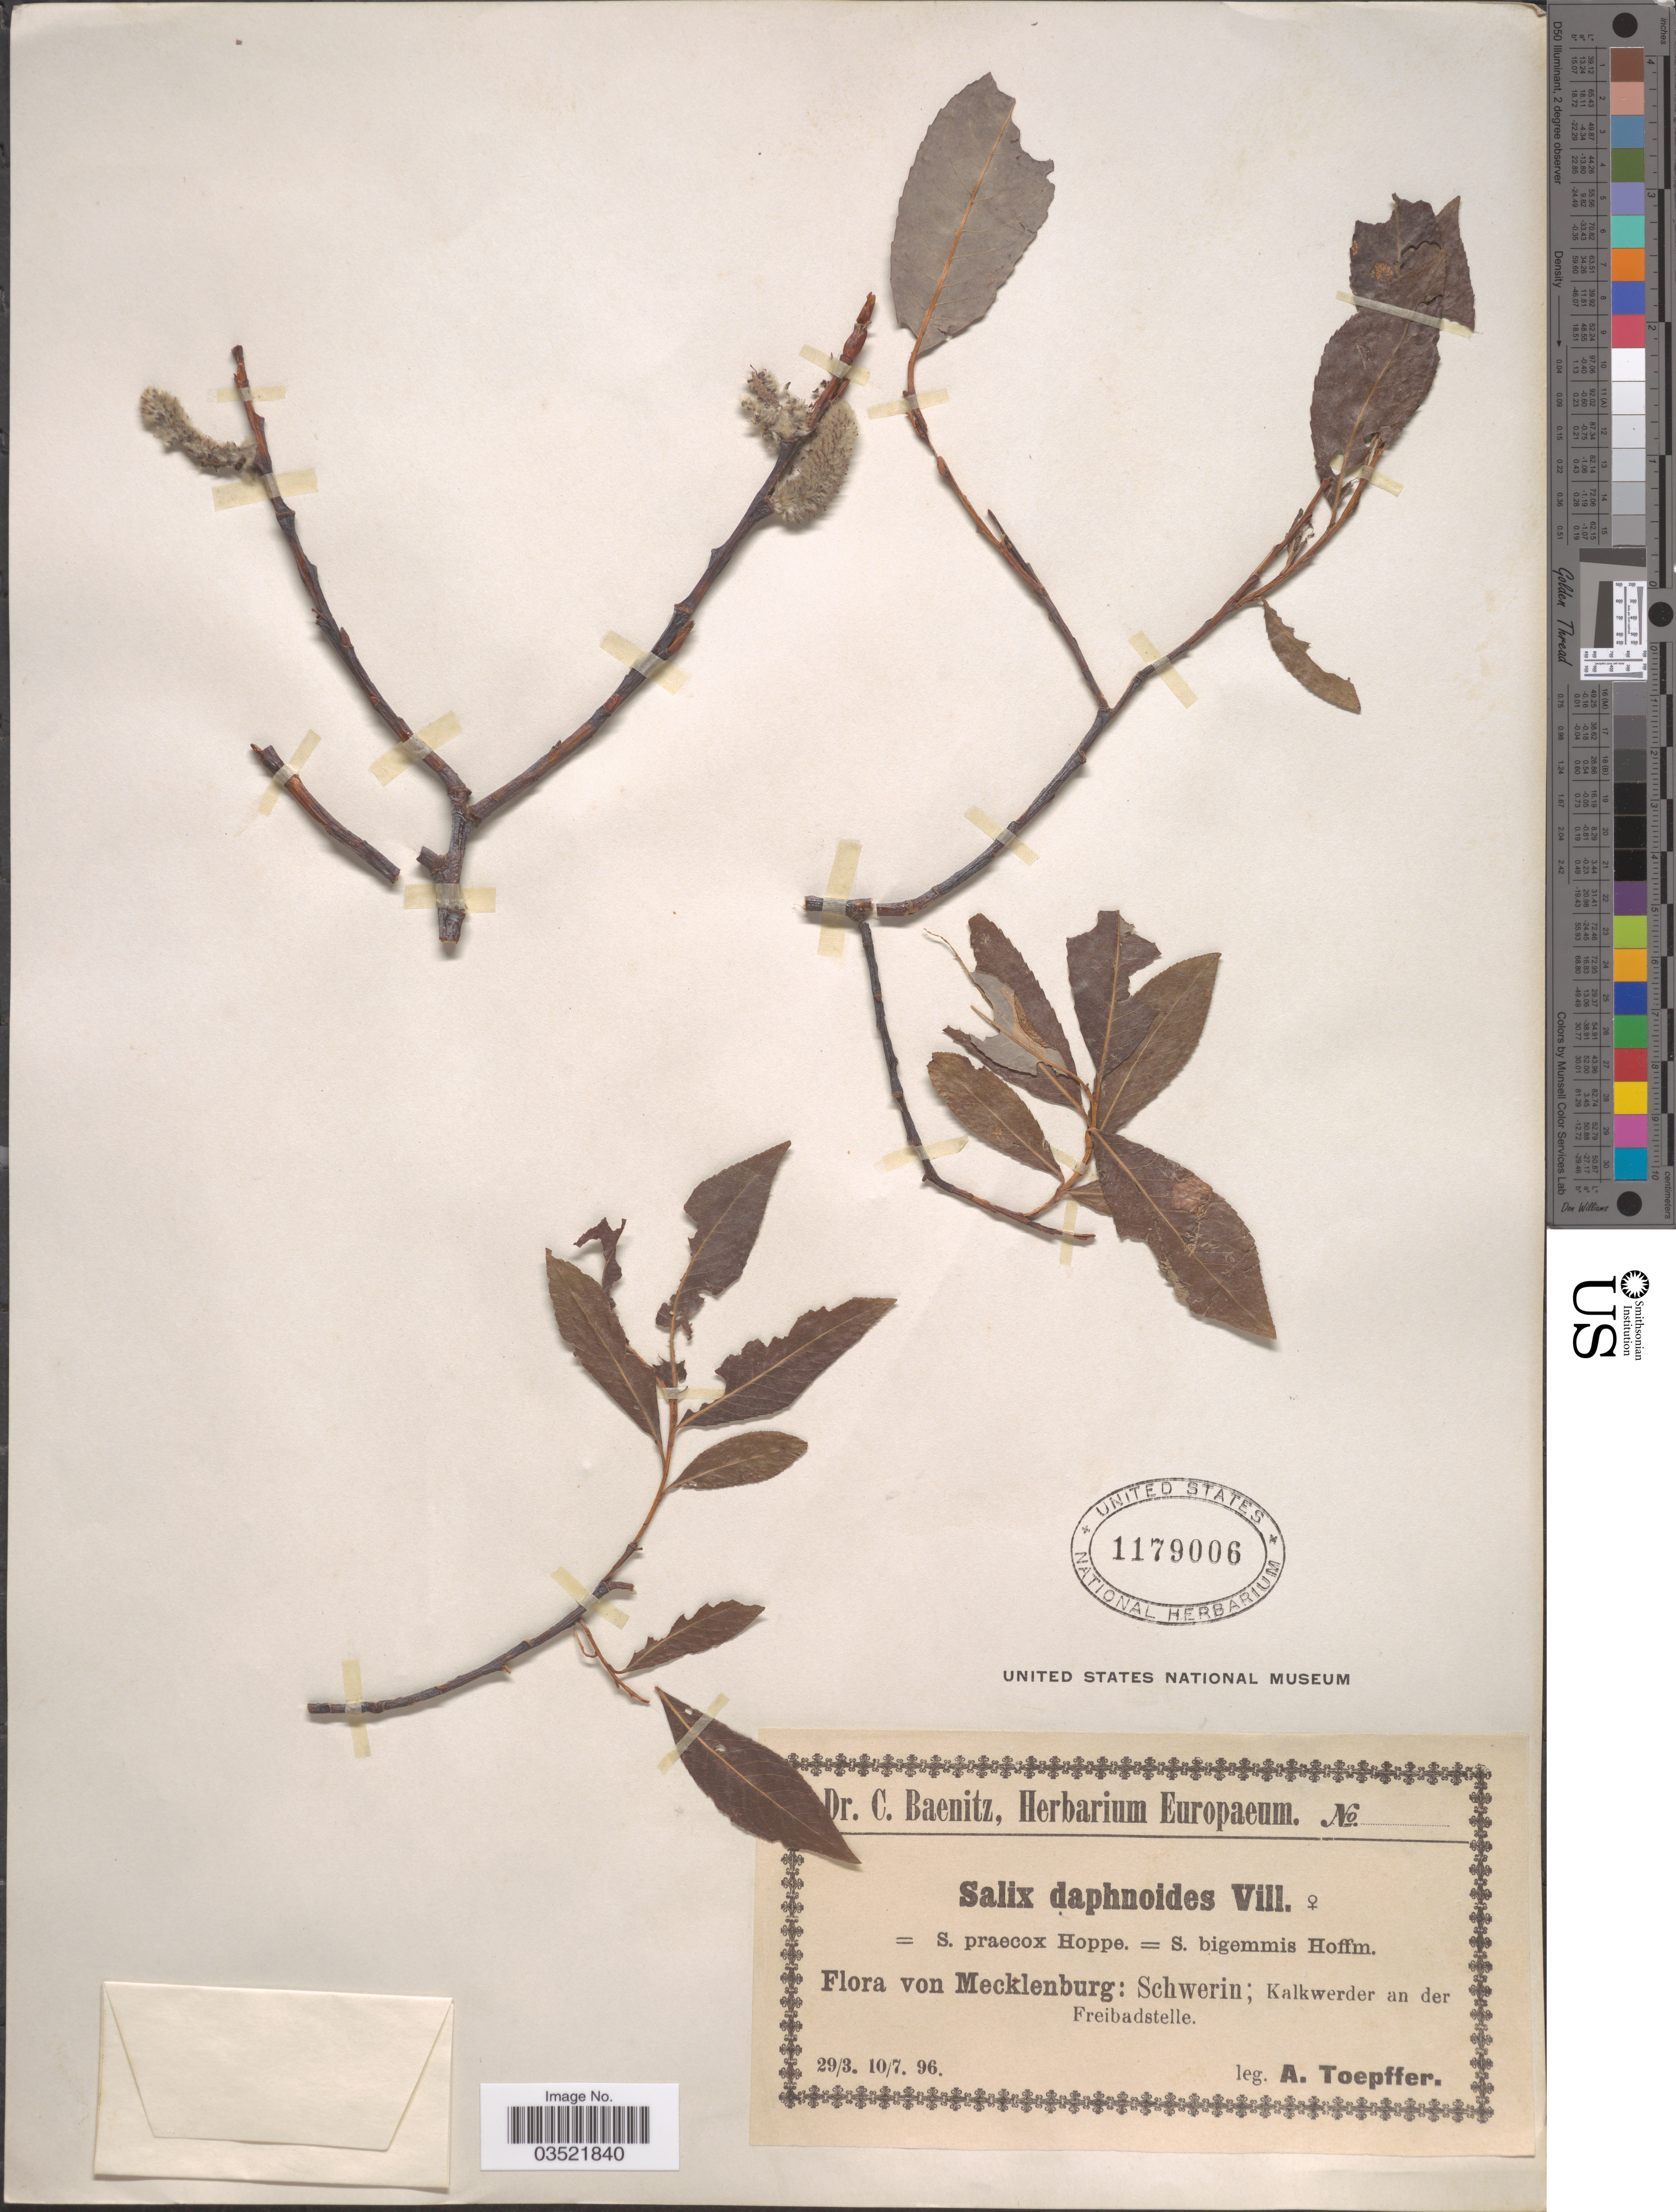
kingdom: Plantae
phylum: Tracheophyta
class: Magnoliopsida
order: Malpighiales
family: Salicaceae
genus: Salix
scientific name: Salix daphnoides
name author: Vill.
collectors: A. Toepffer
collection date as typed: Transcribed d/m/y: 29/3/96 to 10/7/96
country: Germany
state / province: Mecklenburg-Vorpommern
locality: Mecklenburg: Schwerin; Kalkwerder an der Freibadstelle.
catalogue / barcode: US 1179006